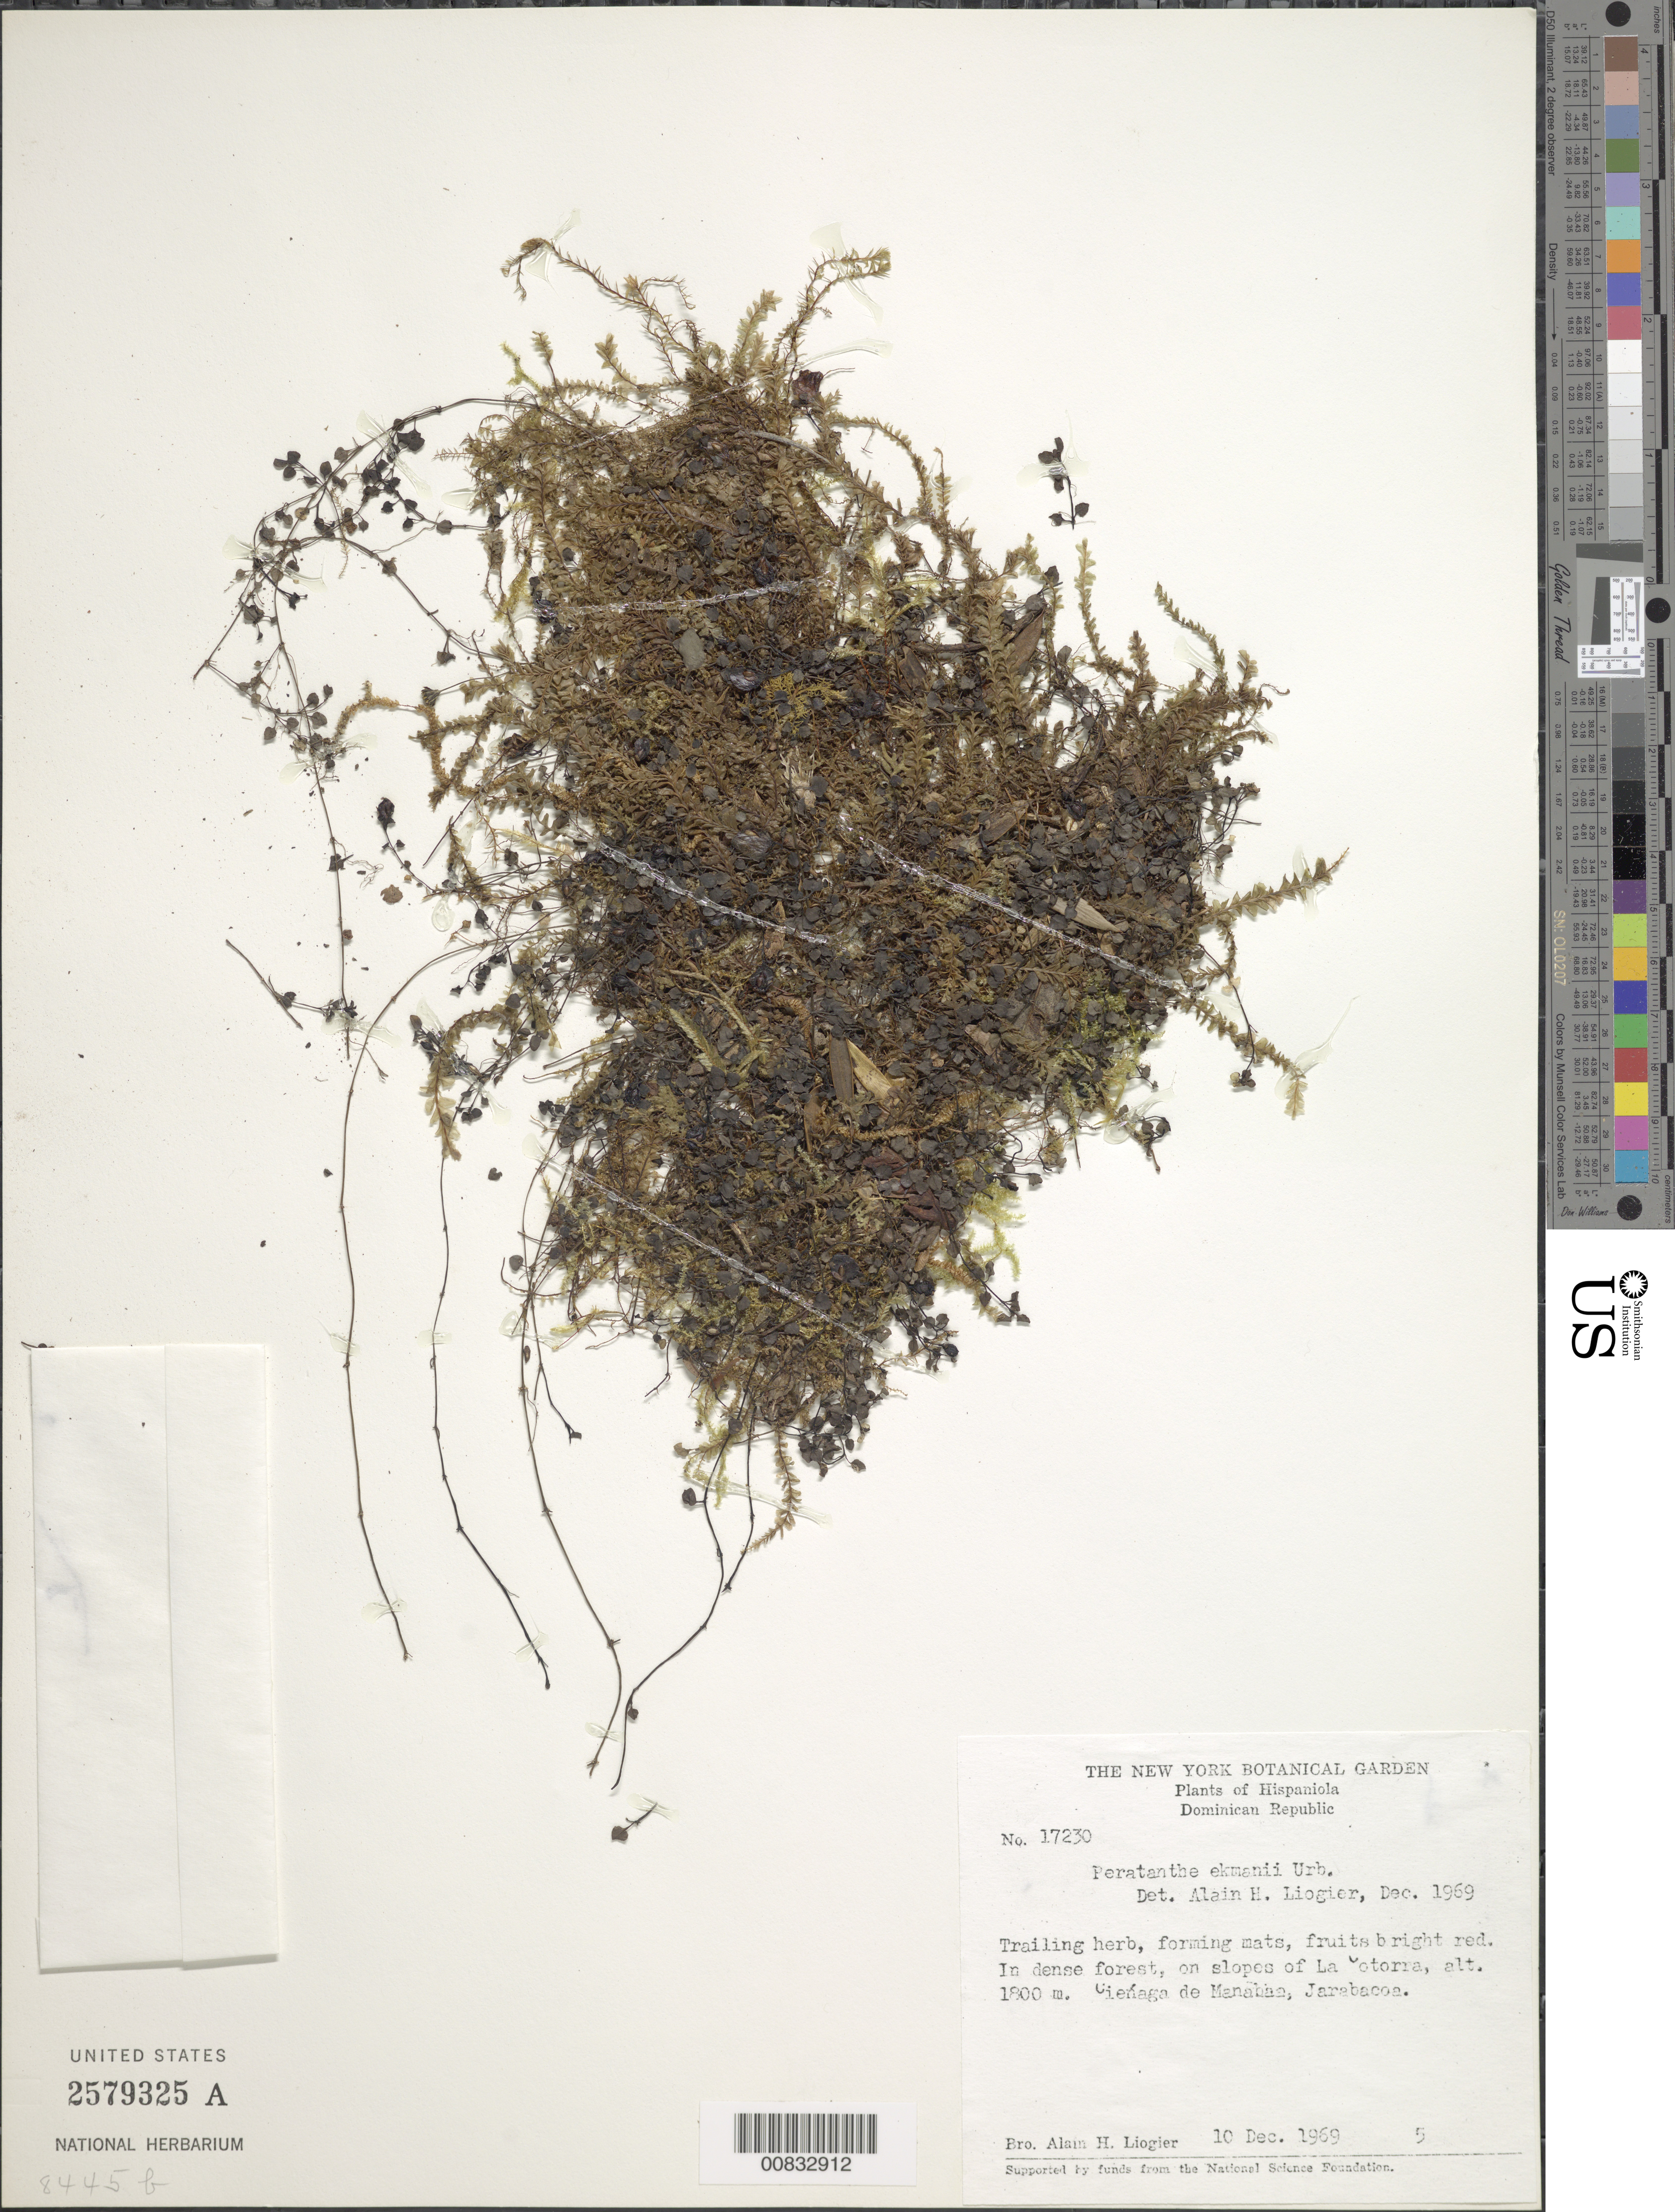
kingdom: Plantae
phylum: Tracheophyta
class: Magnoliopsida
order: Gentianales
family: Rubiaceae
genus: Coprosma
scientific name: Coprosma granadensis var. granadensis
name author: (Mutis ex L. f.) Heads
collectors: A. H. Liogier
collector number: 17230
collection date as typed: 10 Dec 1969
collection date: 1969-12-10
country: Dominican Republic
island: Hispaniola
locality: Slopes of La Gotorra, Cieénaga de Manabao, Jarabacoa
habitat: In dense forest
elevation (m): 1800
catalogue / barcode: US 2579325